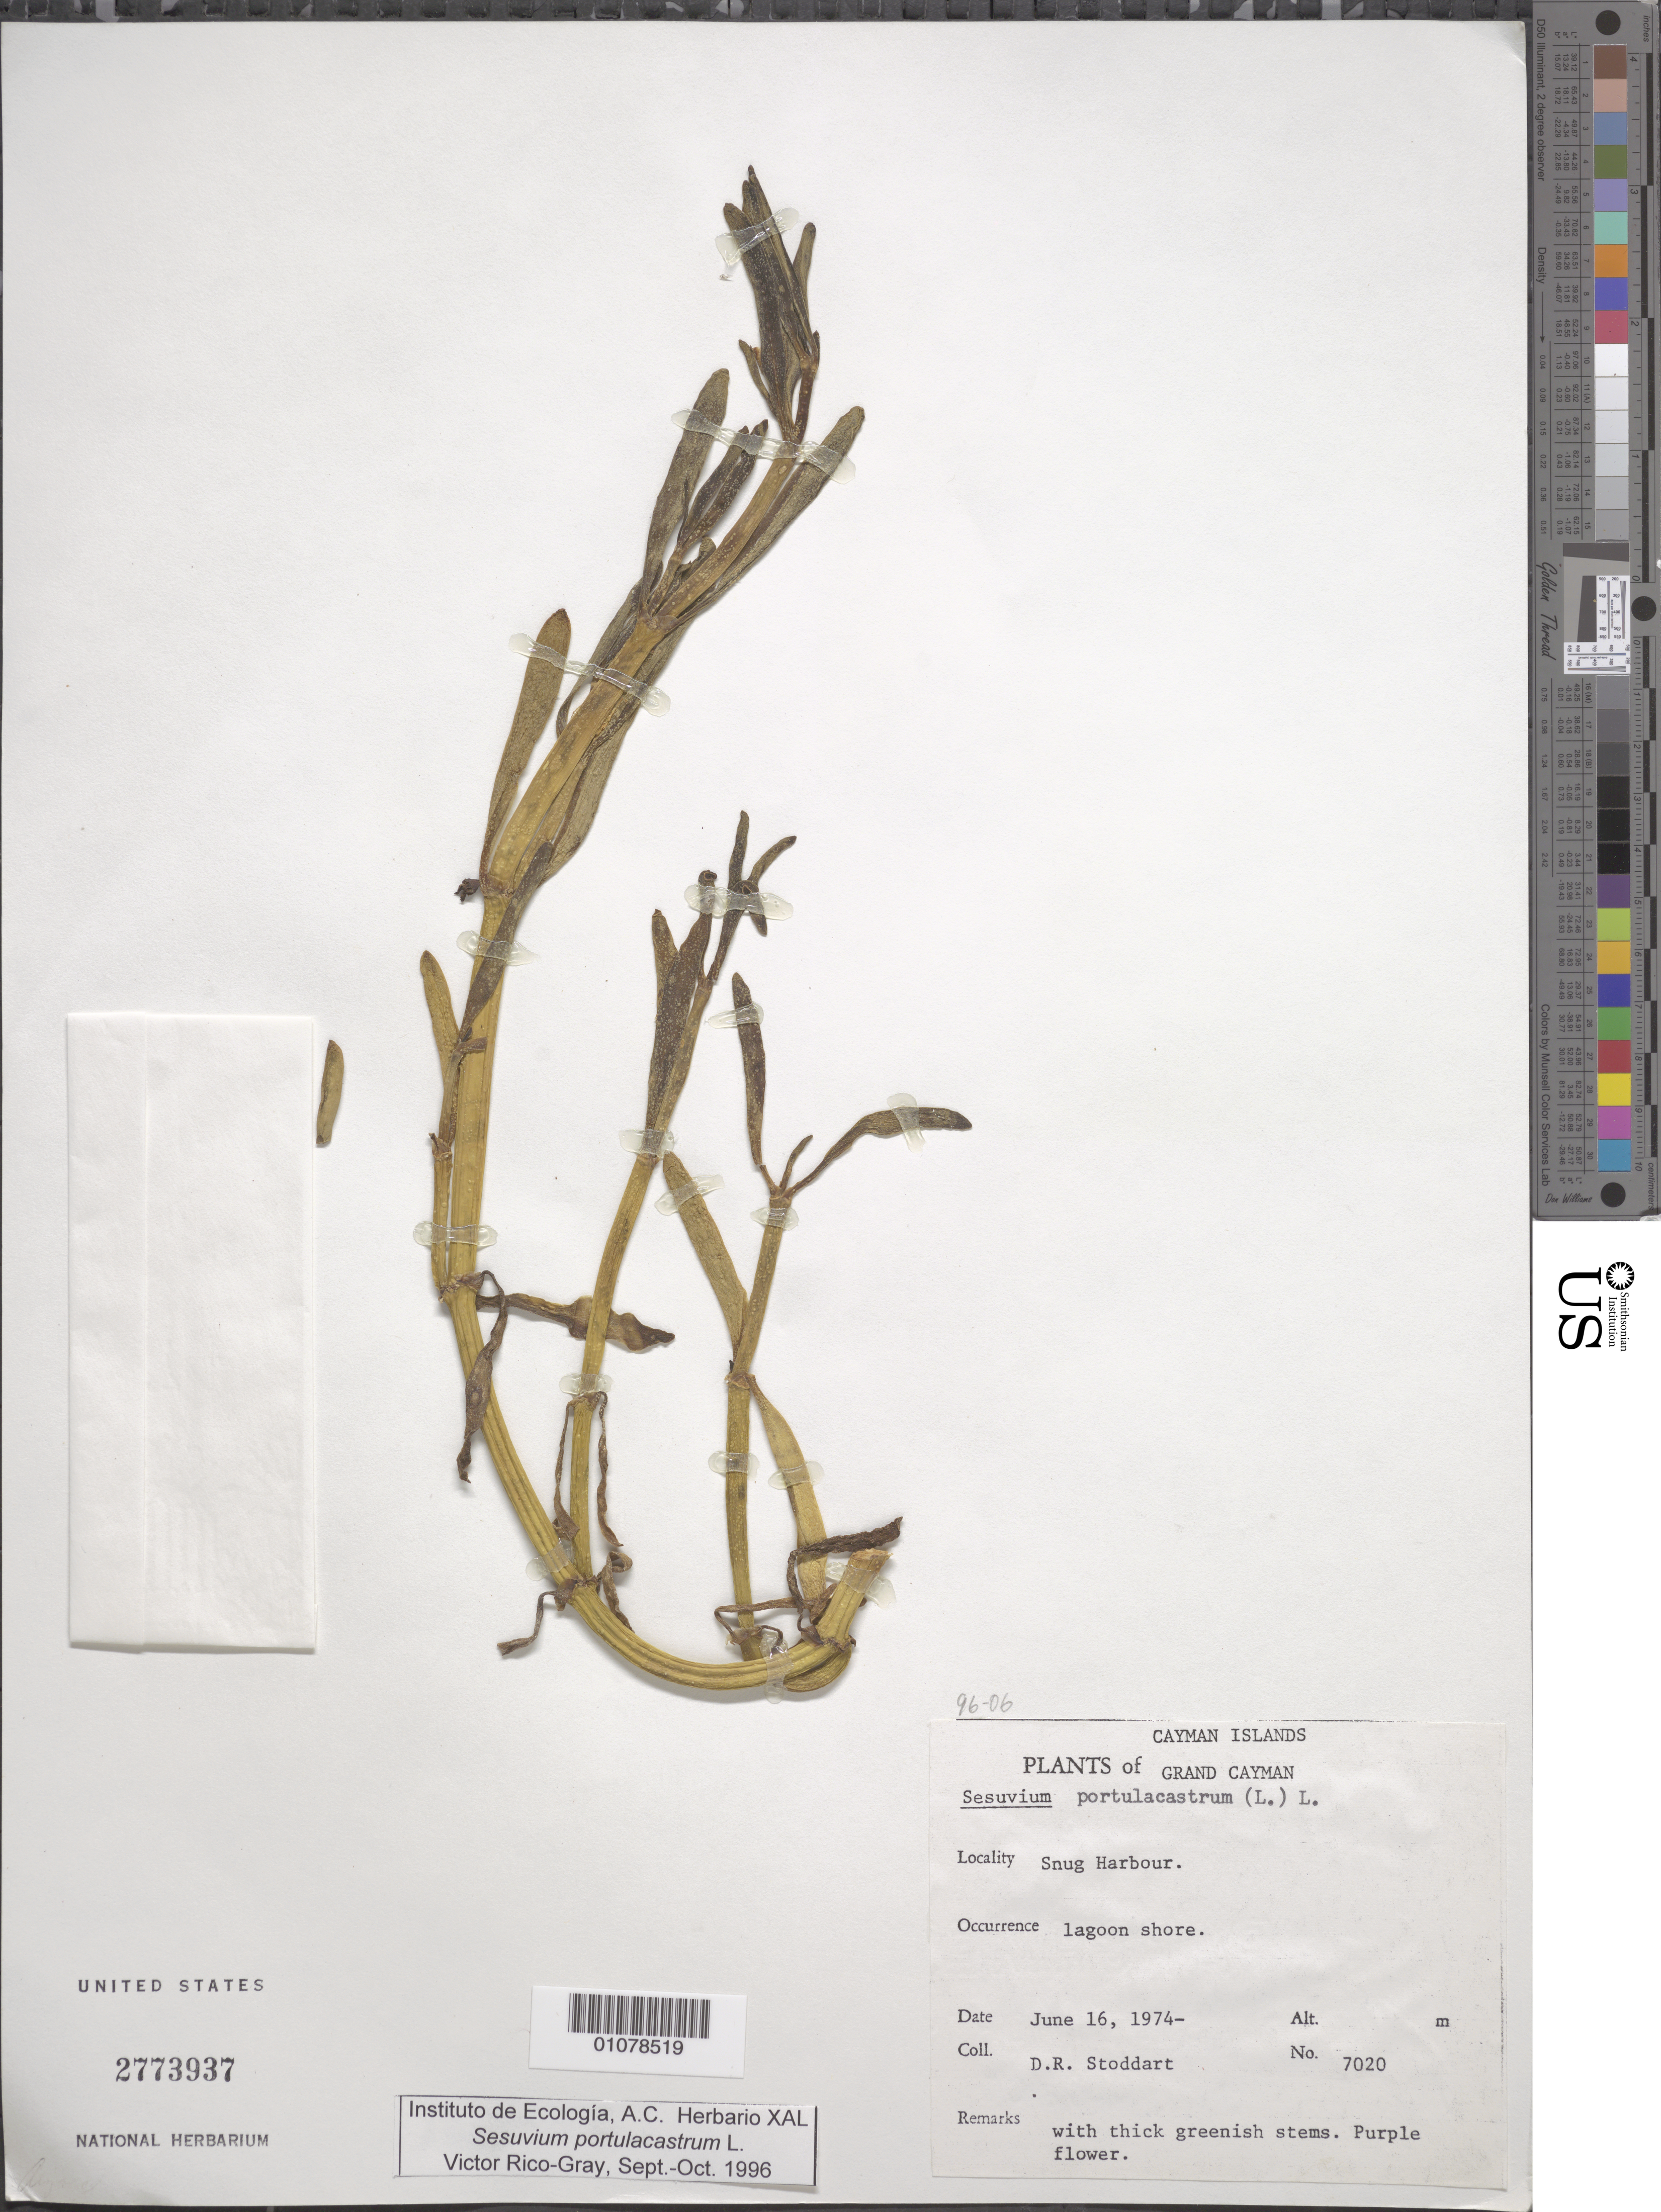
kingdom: Plantae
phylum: Tracheophyta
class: Magnoliopsida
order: Caryophyllales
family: Aizoaceae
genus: Sesuvium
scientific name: Sesuvium portulacastrum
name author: (L.) L.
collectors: D. R. Stoddart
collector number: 7020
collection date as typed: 16 Jun 1974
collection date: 1974-06-16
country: Cayman Islands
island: Grand Cayman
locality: Grand Cayman, Snug Harbor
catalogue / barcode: US 2773937